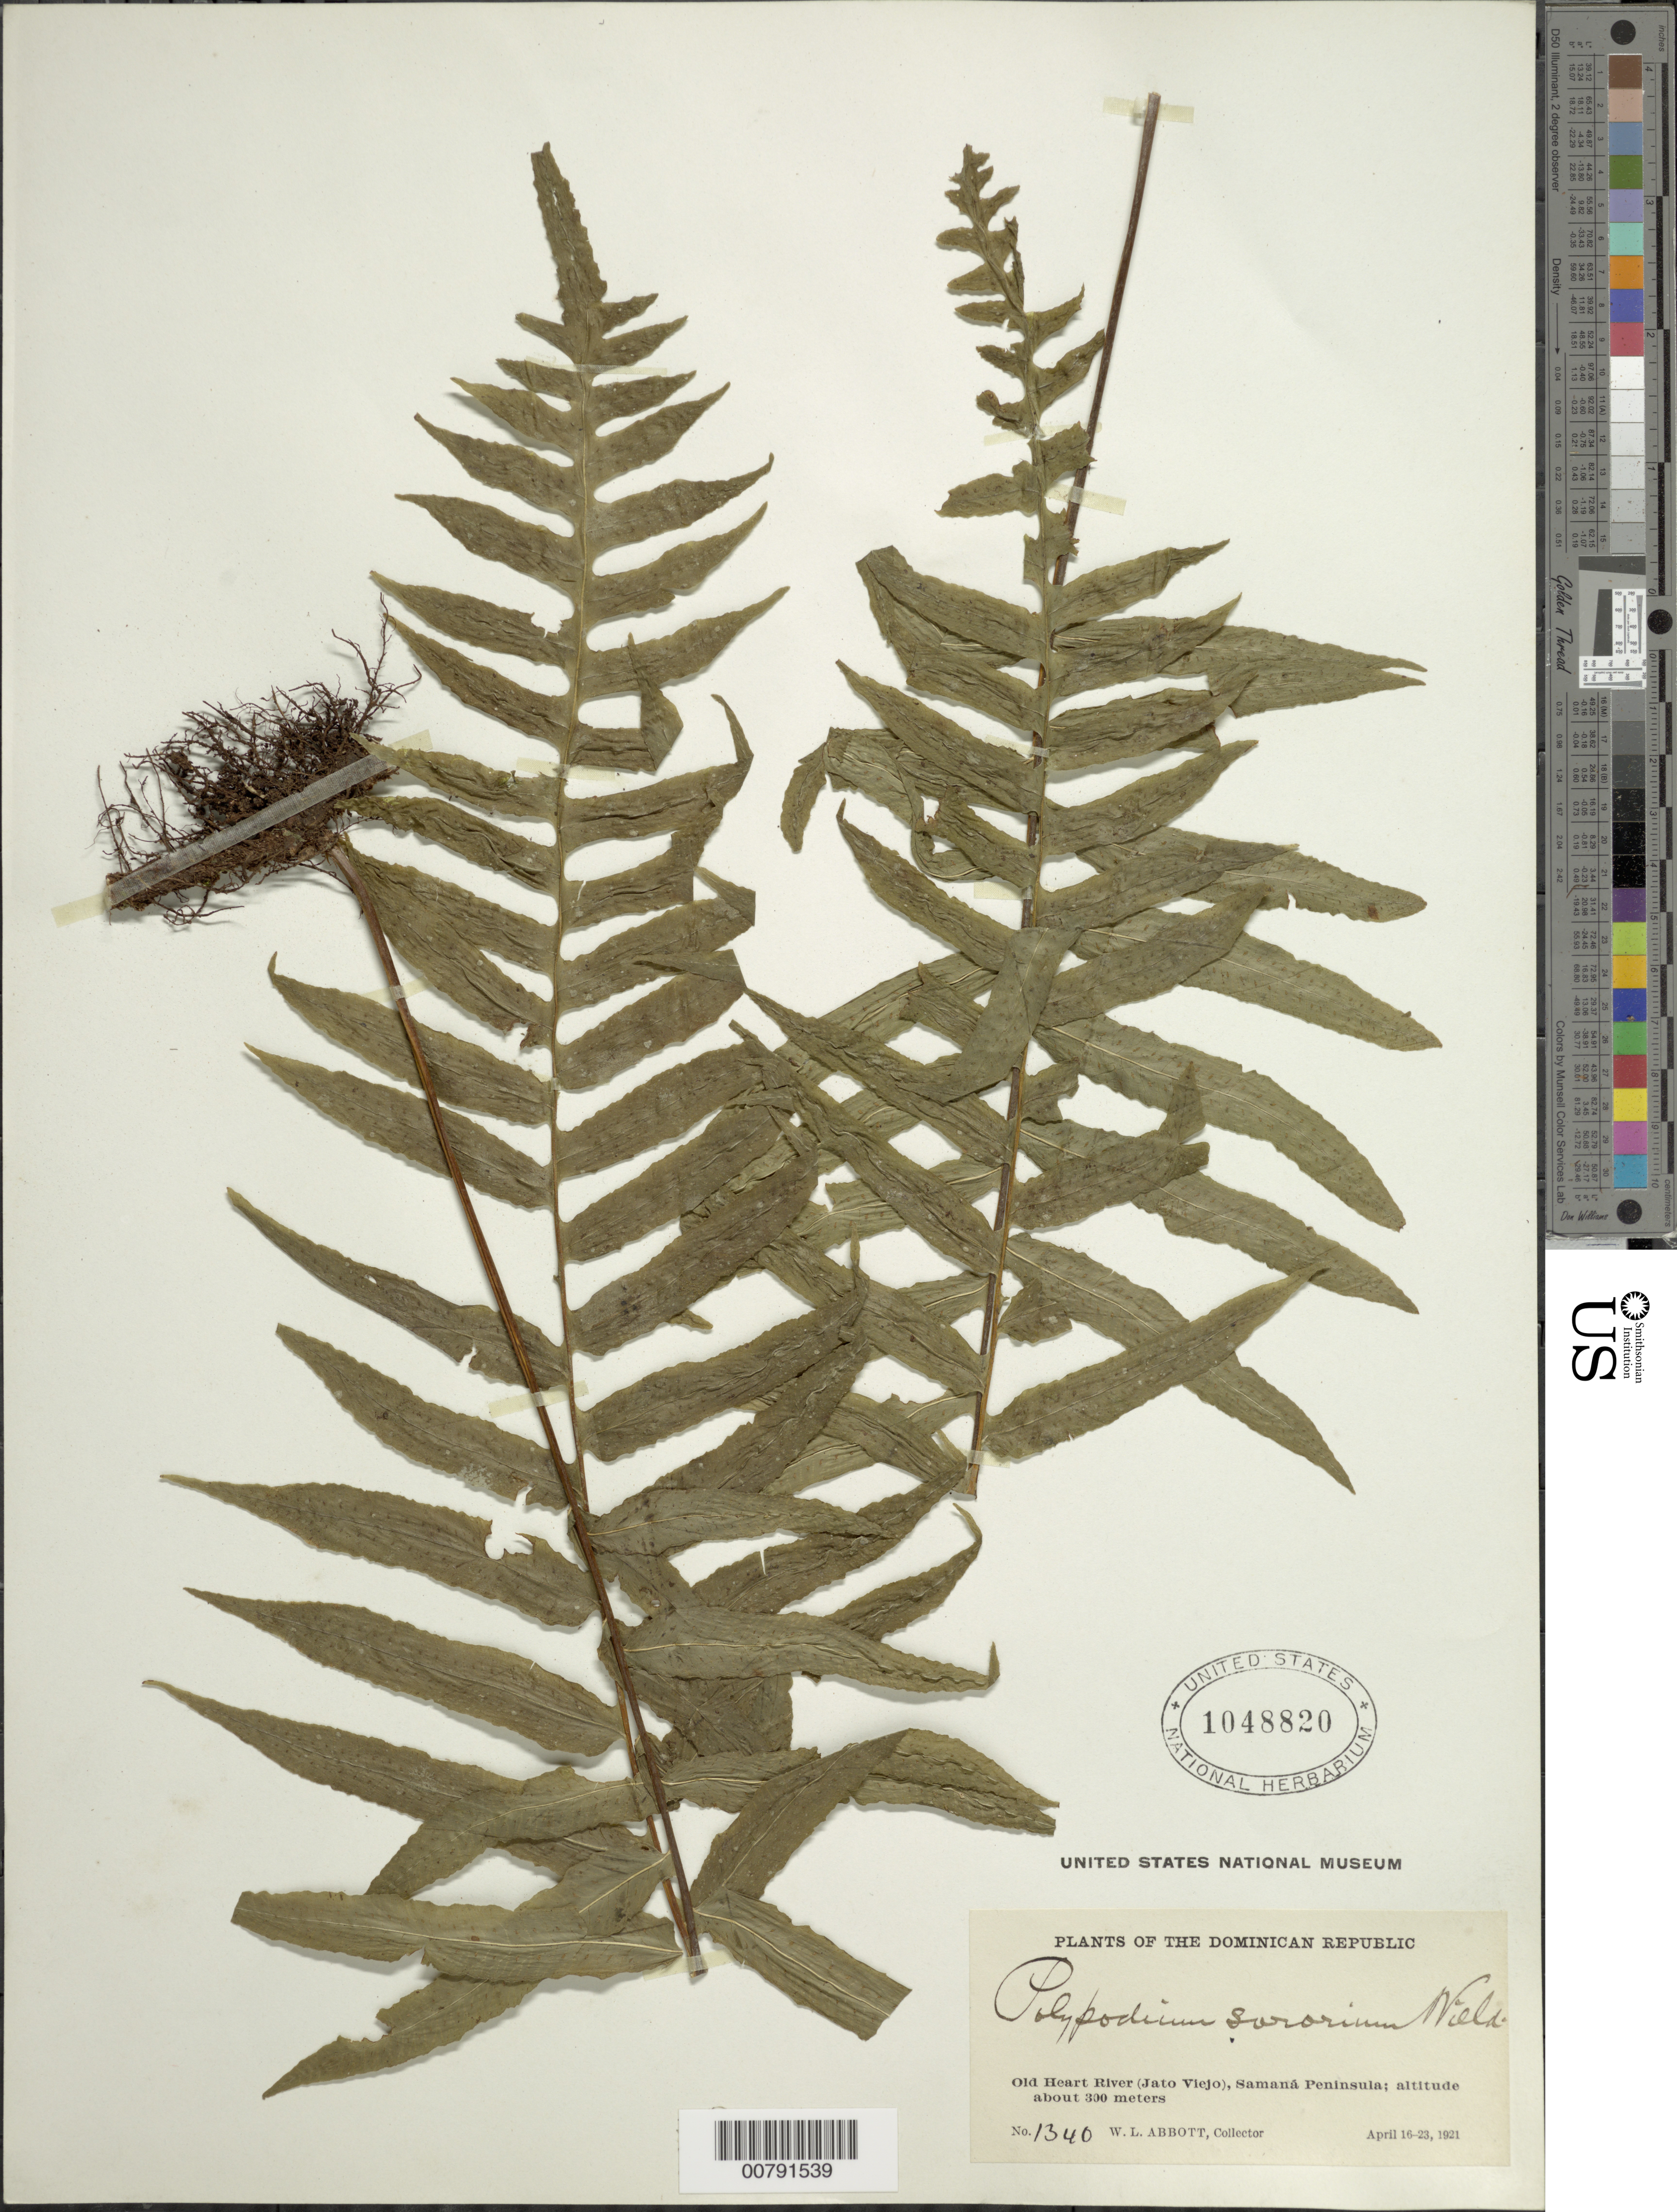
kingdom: Plantae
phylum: Tracheophyta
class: Polypodiopsida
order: Polypodiales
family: Polypodiaceae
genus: Polypodium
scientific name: Polypodium dulce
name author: Poir.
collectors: W. L. Abbott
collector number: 1340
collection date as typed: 16 Apr 1910 23 Apr 1921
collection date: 1910-04-16/1921-04-23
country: Dominican Republic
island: Hispaniola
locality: Old Heart River (Jato Viejo), Samaná Peninsula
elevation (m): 300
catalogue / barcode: US 1048820